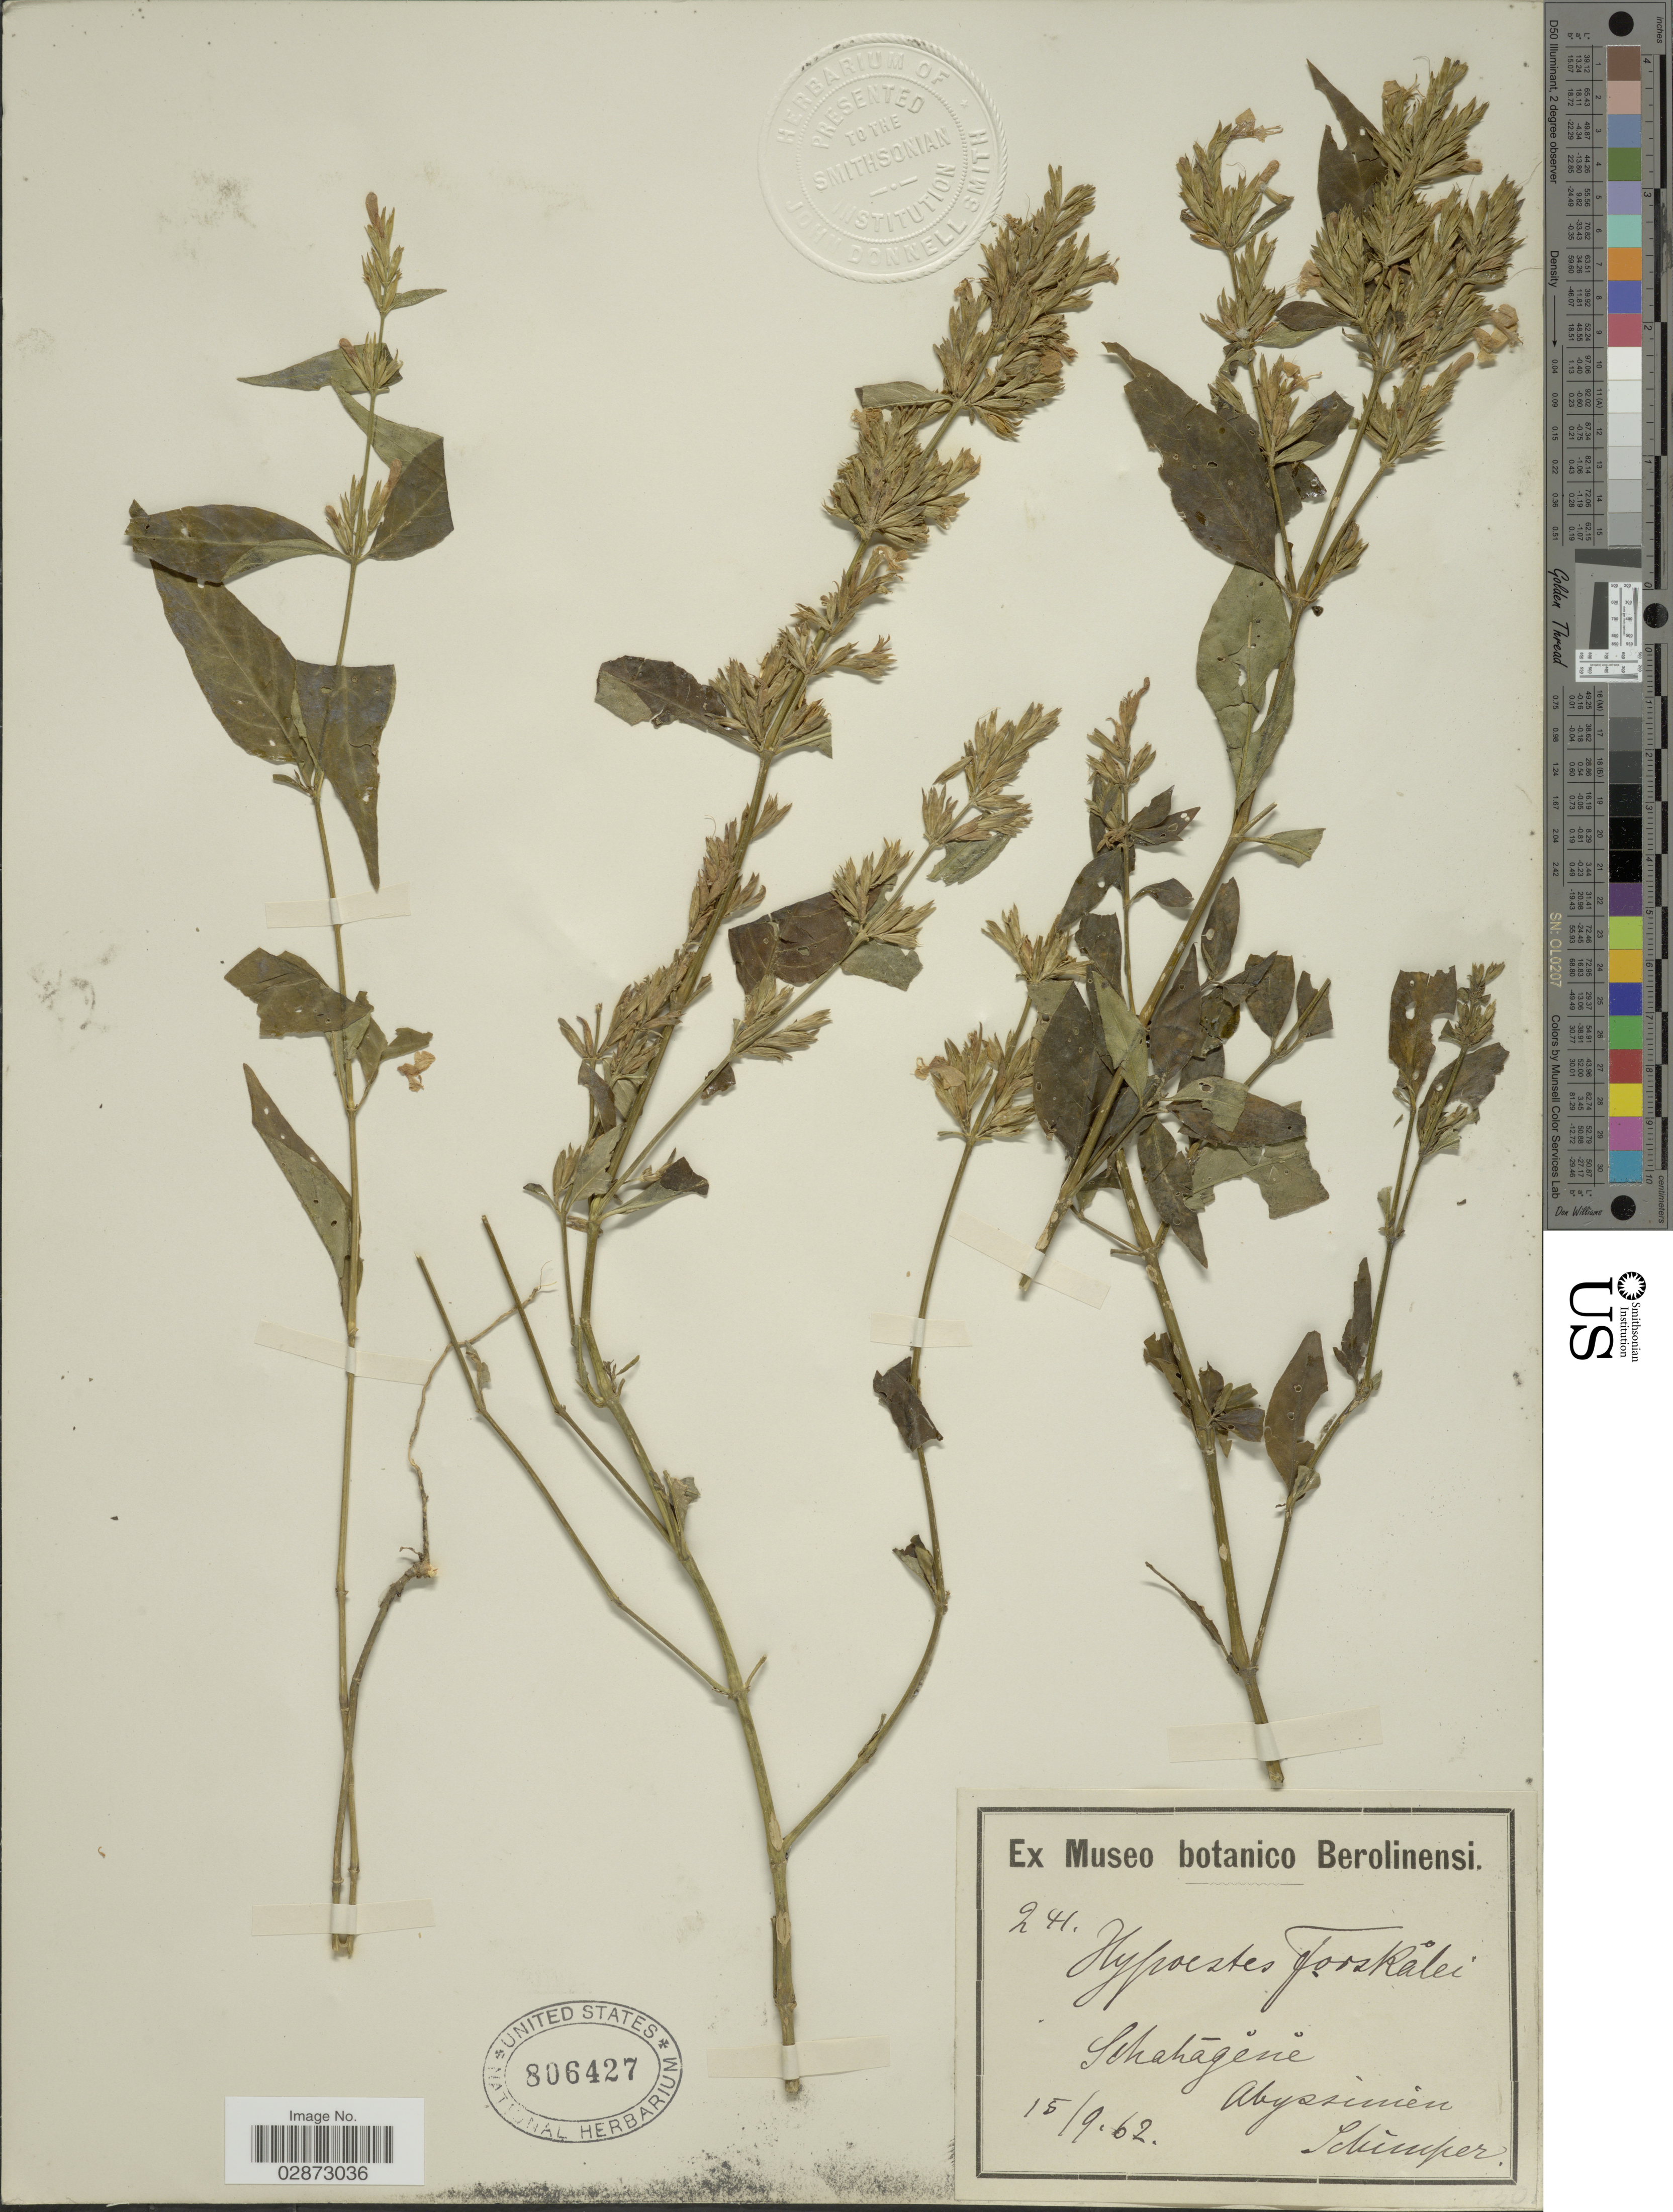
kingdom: Plantae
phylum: Tracheophyta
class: Magnoliopsida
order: Lamiales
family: Acanthaceae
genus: Hypoestes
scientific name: Hypoestes forsskaolii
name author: (Vahl) R. Br.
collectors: -. Schimper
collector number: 241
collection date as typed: Transcribed d/m/y: 15/9/62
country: Eritrea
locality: Abyssinien. Schahagene [interpreted].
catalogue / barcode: US 806427